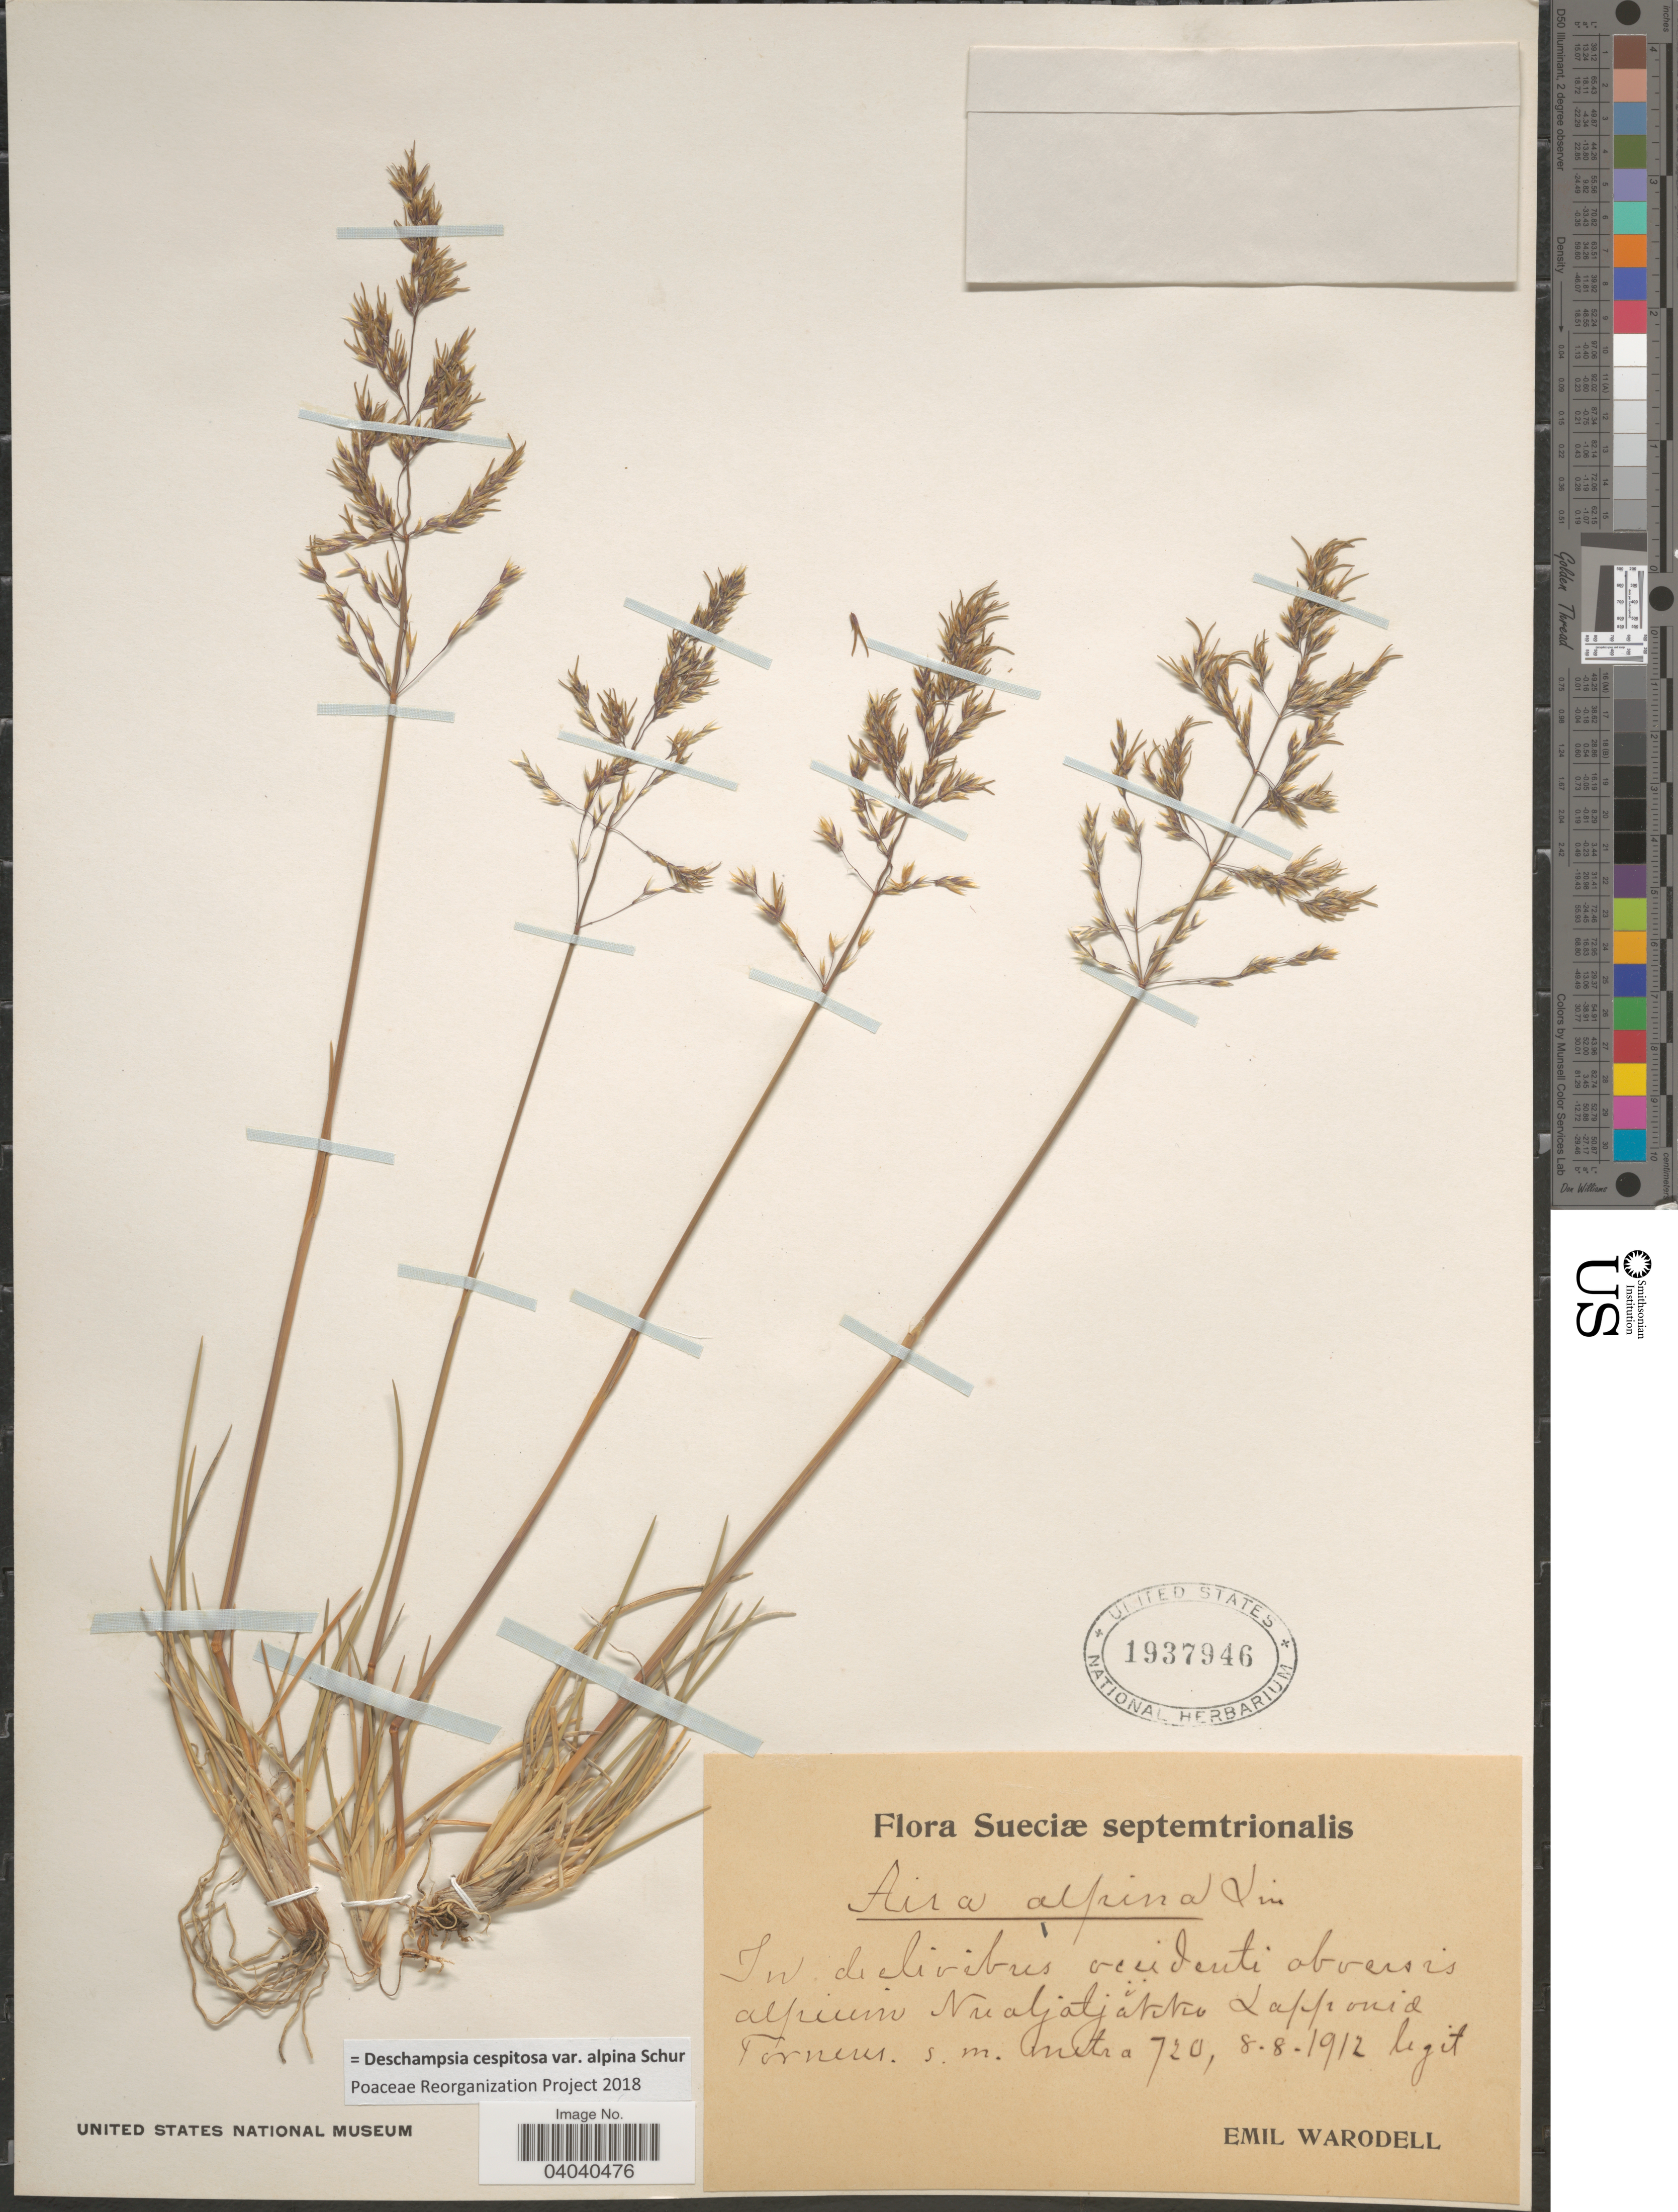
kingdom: Plantae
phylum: Tracheophyta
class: Liliopsida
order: Poales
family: Poaceae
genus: Deschampsia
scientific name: Deschampsia cespitosa var. alpina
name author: Vasey ex W.J. Beal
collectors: E. Warodell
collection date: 1912-08-08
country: Sweden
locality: Sueciæ septemtrionalis. In declivibus occidenti obversis alpium Nualjatjakka Lapponia Tornens.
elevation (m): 720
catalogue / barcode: US 1937946